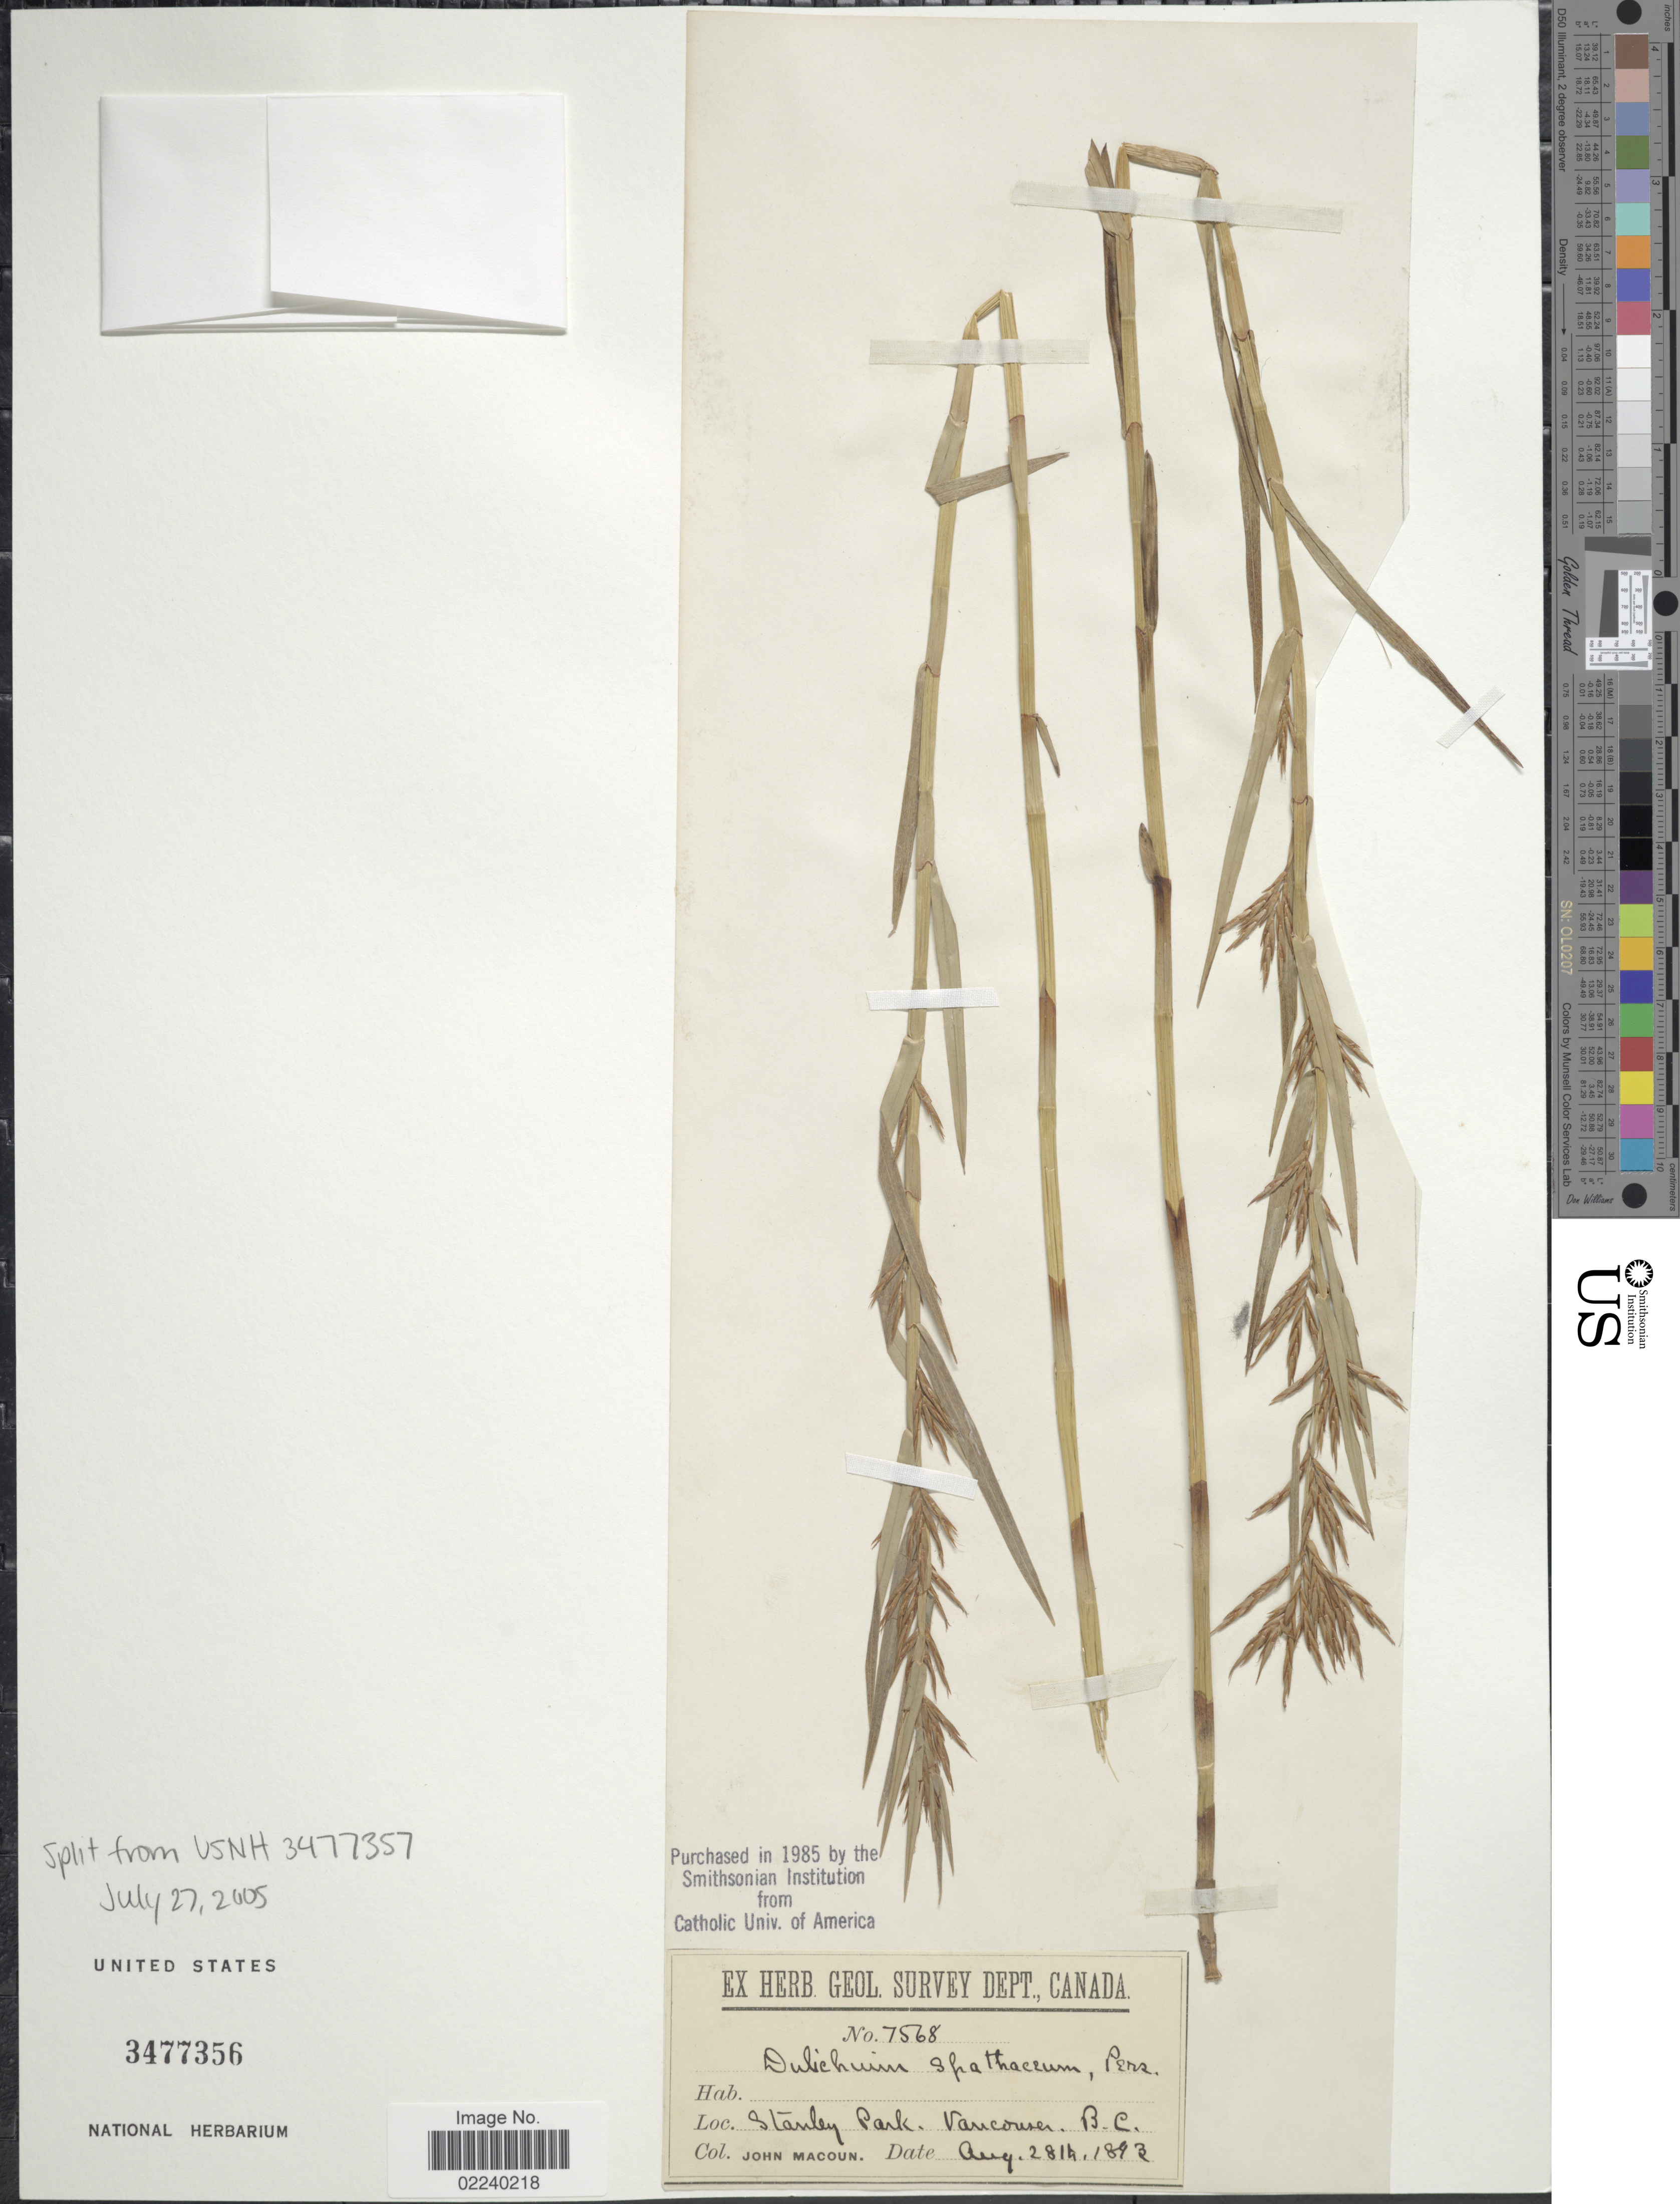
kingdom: Plantae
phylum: Tracheophyta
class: Liliopsida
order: Poales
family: Cyperaceae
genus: Dulichium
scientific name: Dulichium arundinaceum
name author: (L.) Britton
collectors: J. Macoun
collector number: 7568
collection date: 1893-08-28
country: Canada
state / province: British Columbia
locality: Stanley Park, Vancouver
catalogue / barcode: US 3477356